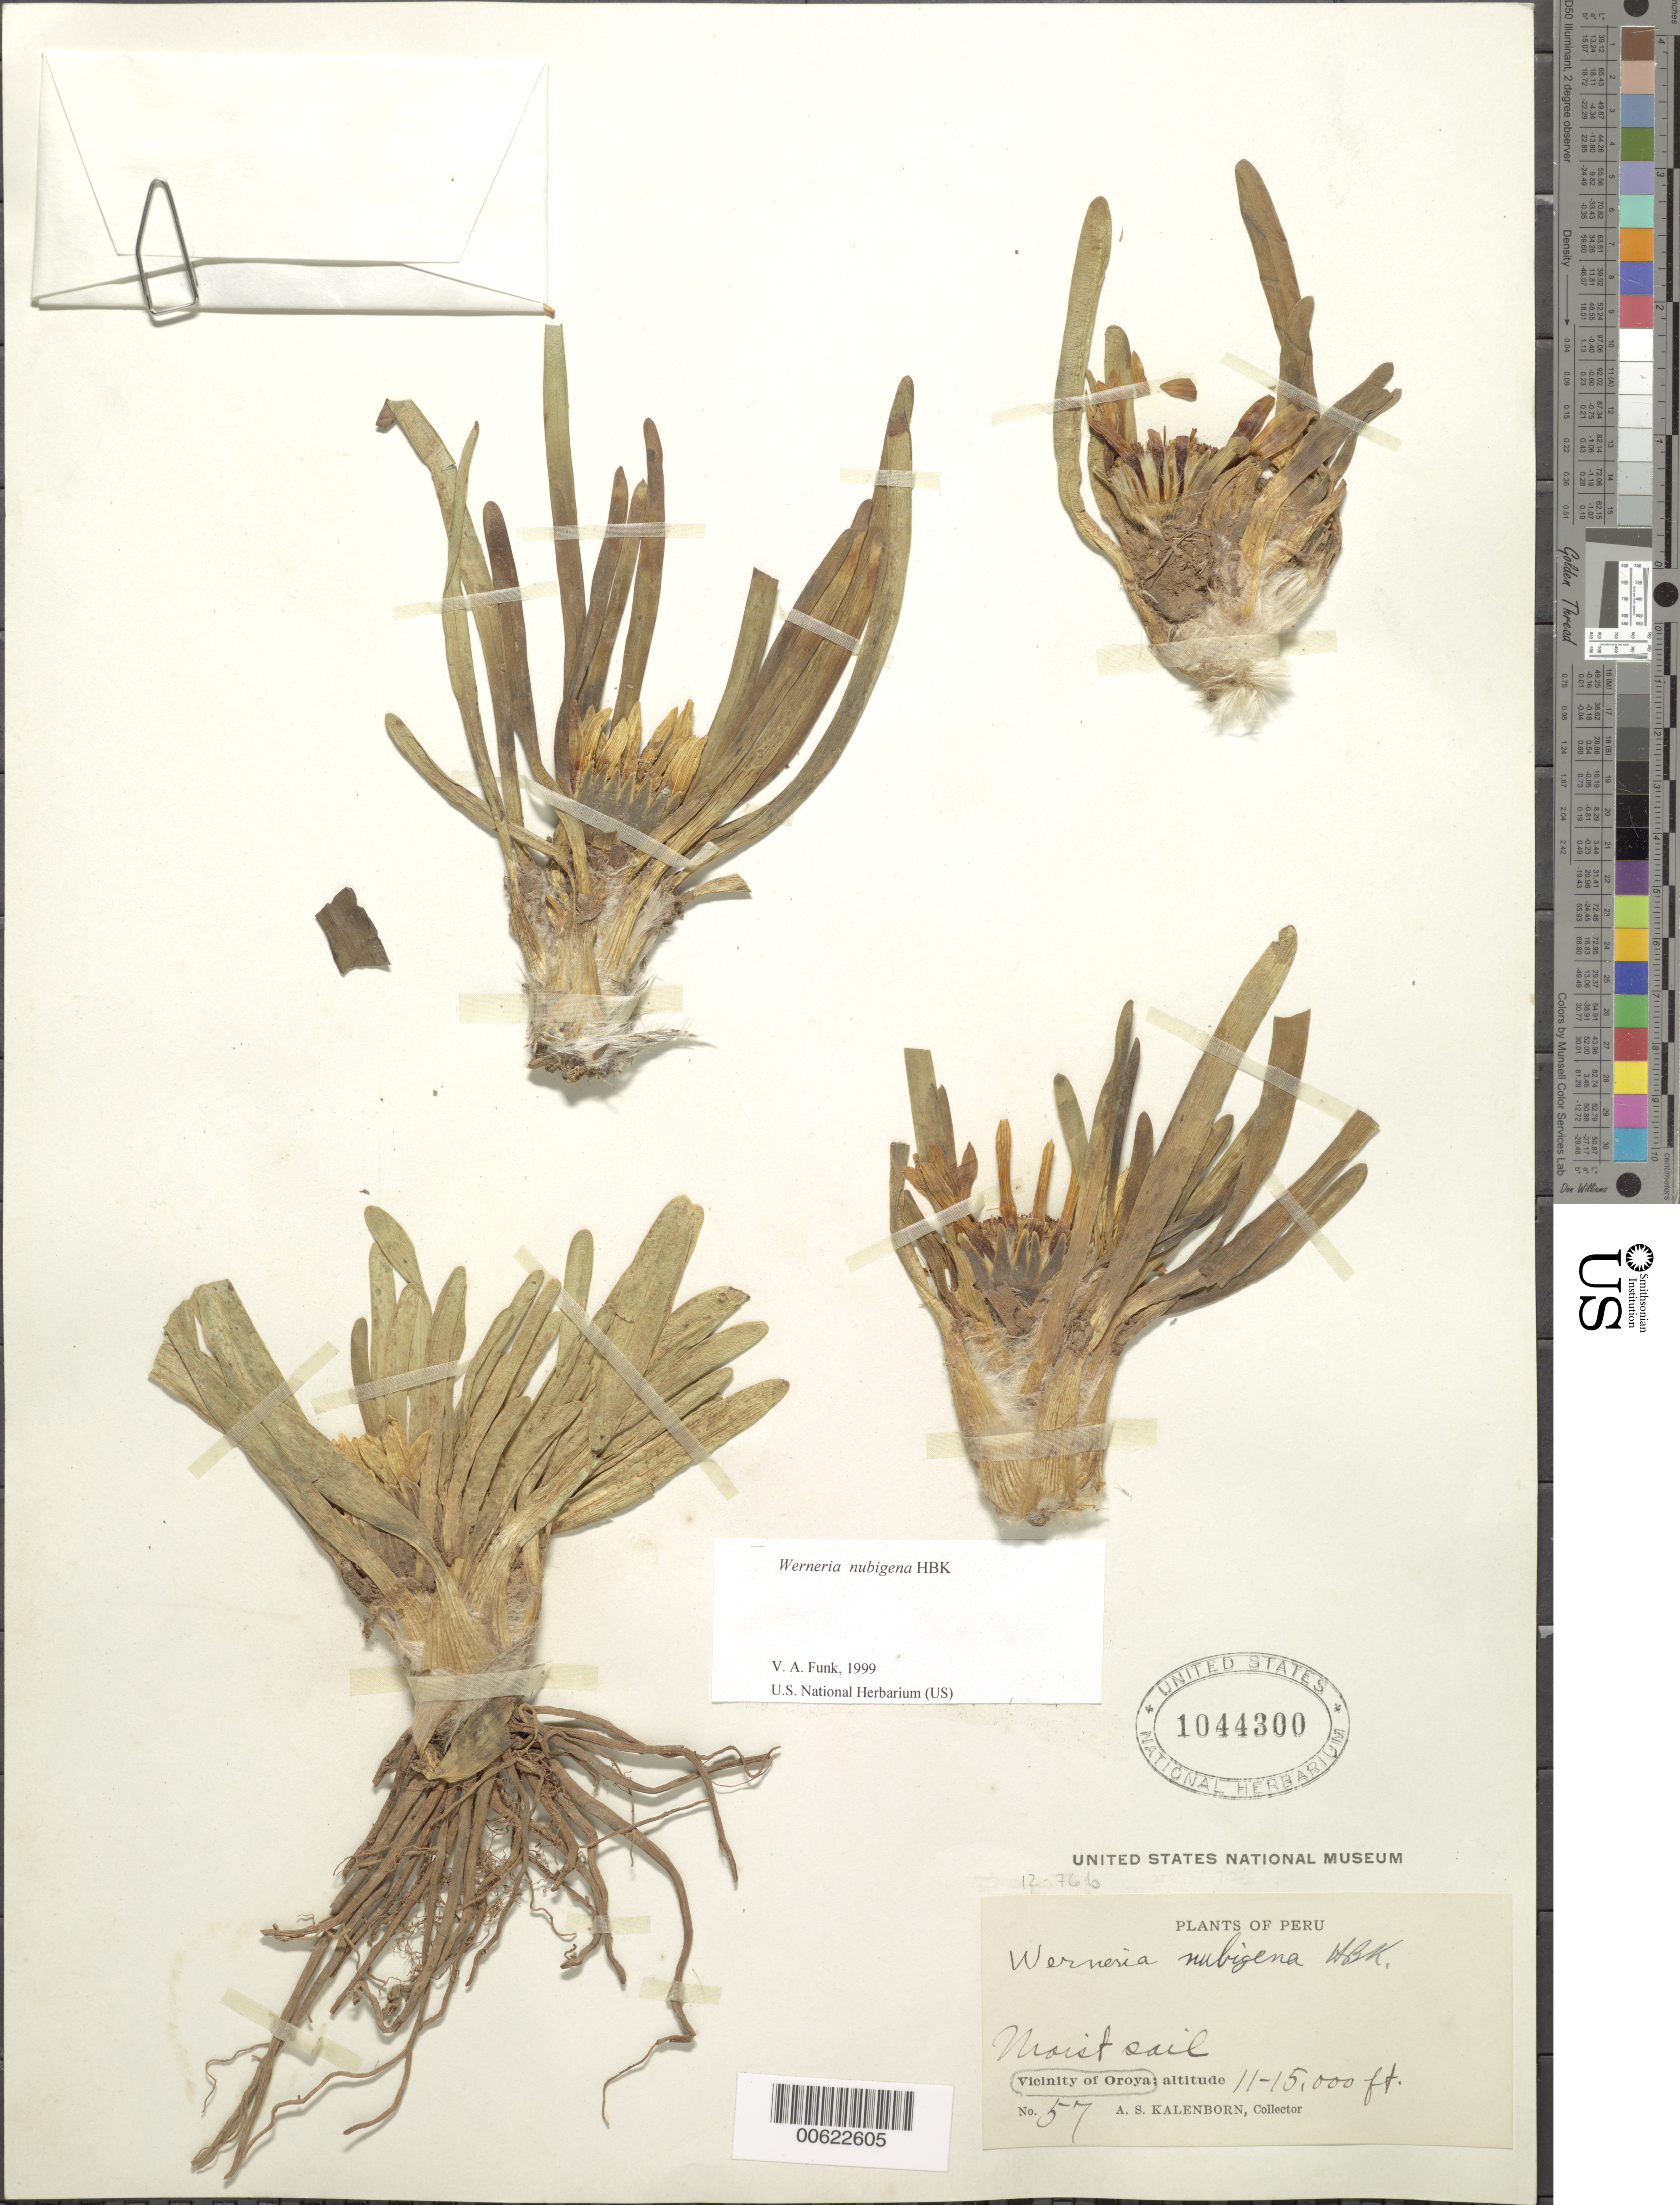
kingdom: Plantae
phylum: Tracheophyta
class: Magnoliopsida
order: Asterales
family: Asteraceae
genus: Werneria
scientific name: Werneria nubigena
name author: Kunth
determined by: Funk, Vicki A., (BOT), Smithsonian Institution - National Museum of Natural History (UNITED STATES)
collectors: M. Kalenborn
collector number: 57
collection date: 1919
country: Peru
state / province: Junín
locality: Oroya [now La Oroya] vicinity, near Lima, Andes mountains. [elev orig as 11000-15000 ft]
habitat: Moist soil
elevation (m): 3353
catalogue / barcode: US 1044300